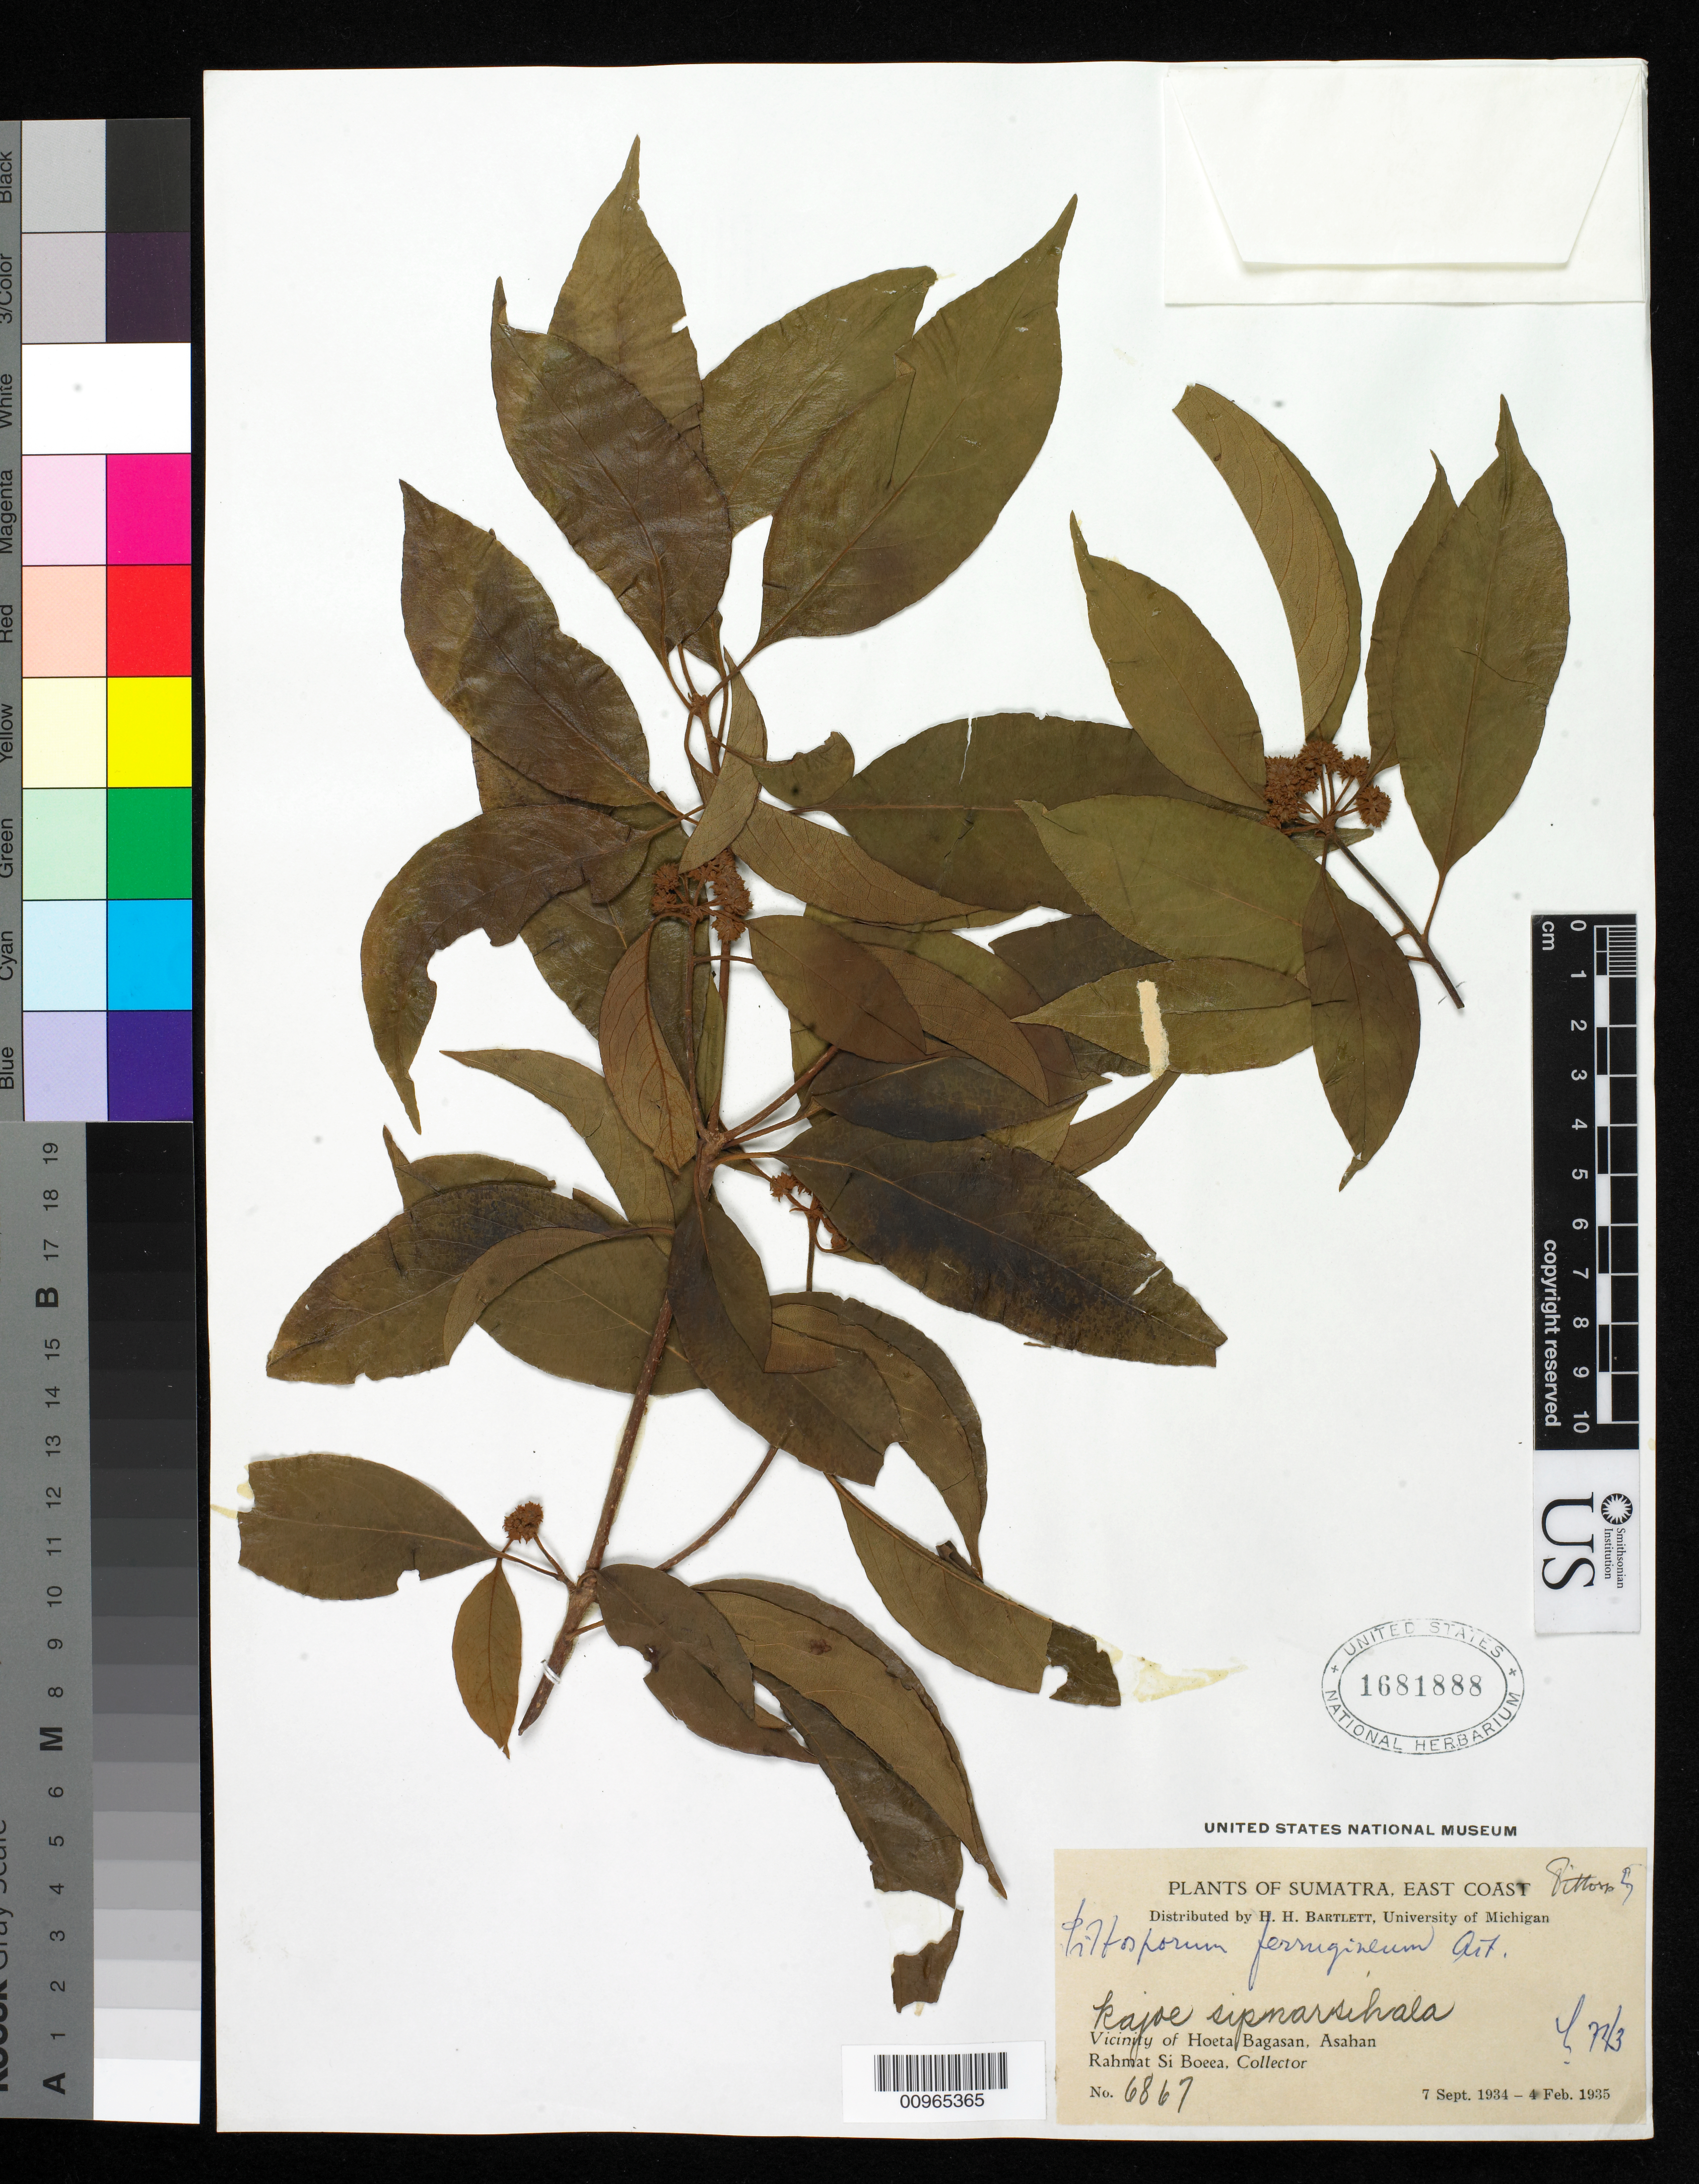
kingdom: Plantae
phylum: Tracheophyta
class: Magnoliopsida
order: Apiales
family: Pittosporaceae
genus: Pittosporum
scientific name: Pittosporum ferrugineum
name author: W.T. Aiton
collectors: Rahmat Si Boeea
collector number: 6867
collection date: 1934-09-07/1935-02-04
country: Indonesia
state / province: Sumatra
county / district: Sumatera Utara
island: Sumatra I.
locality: (East Coast) Vicinity of Hoeta Bagasan, Asahan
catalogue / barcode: US 1681888